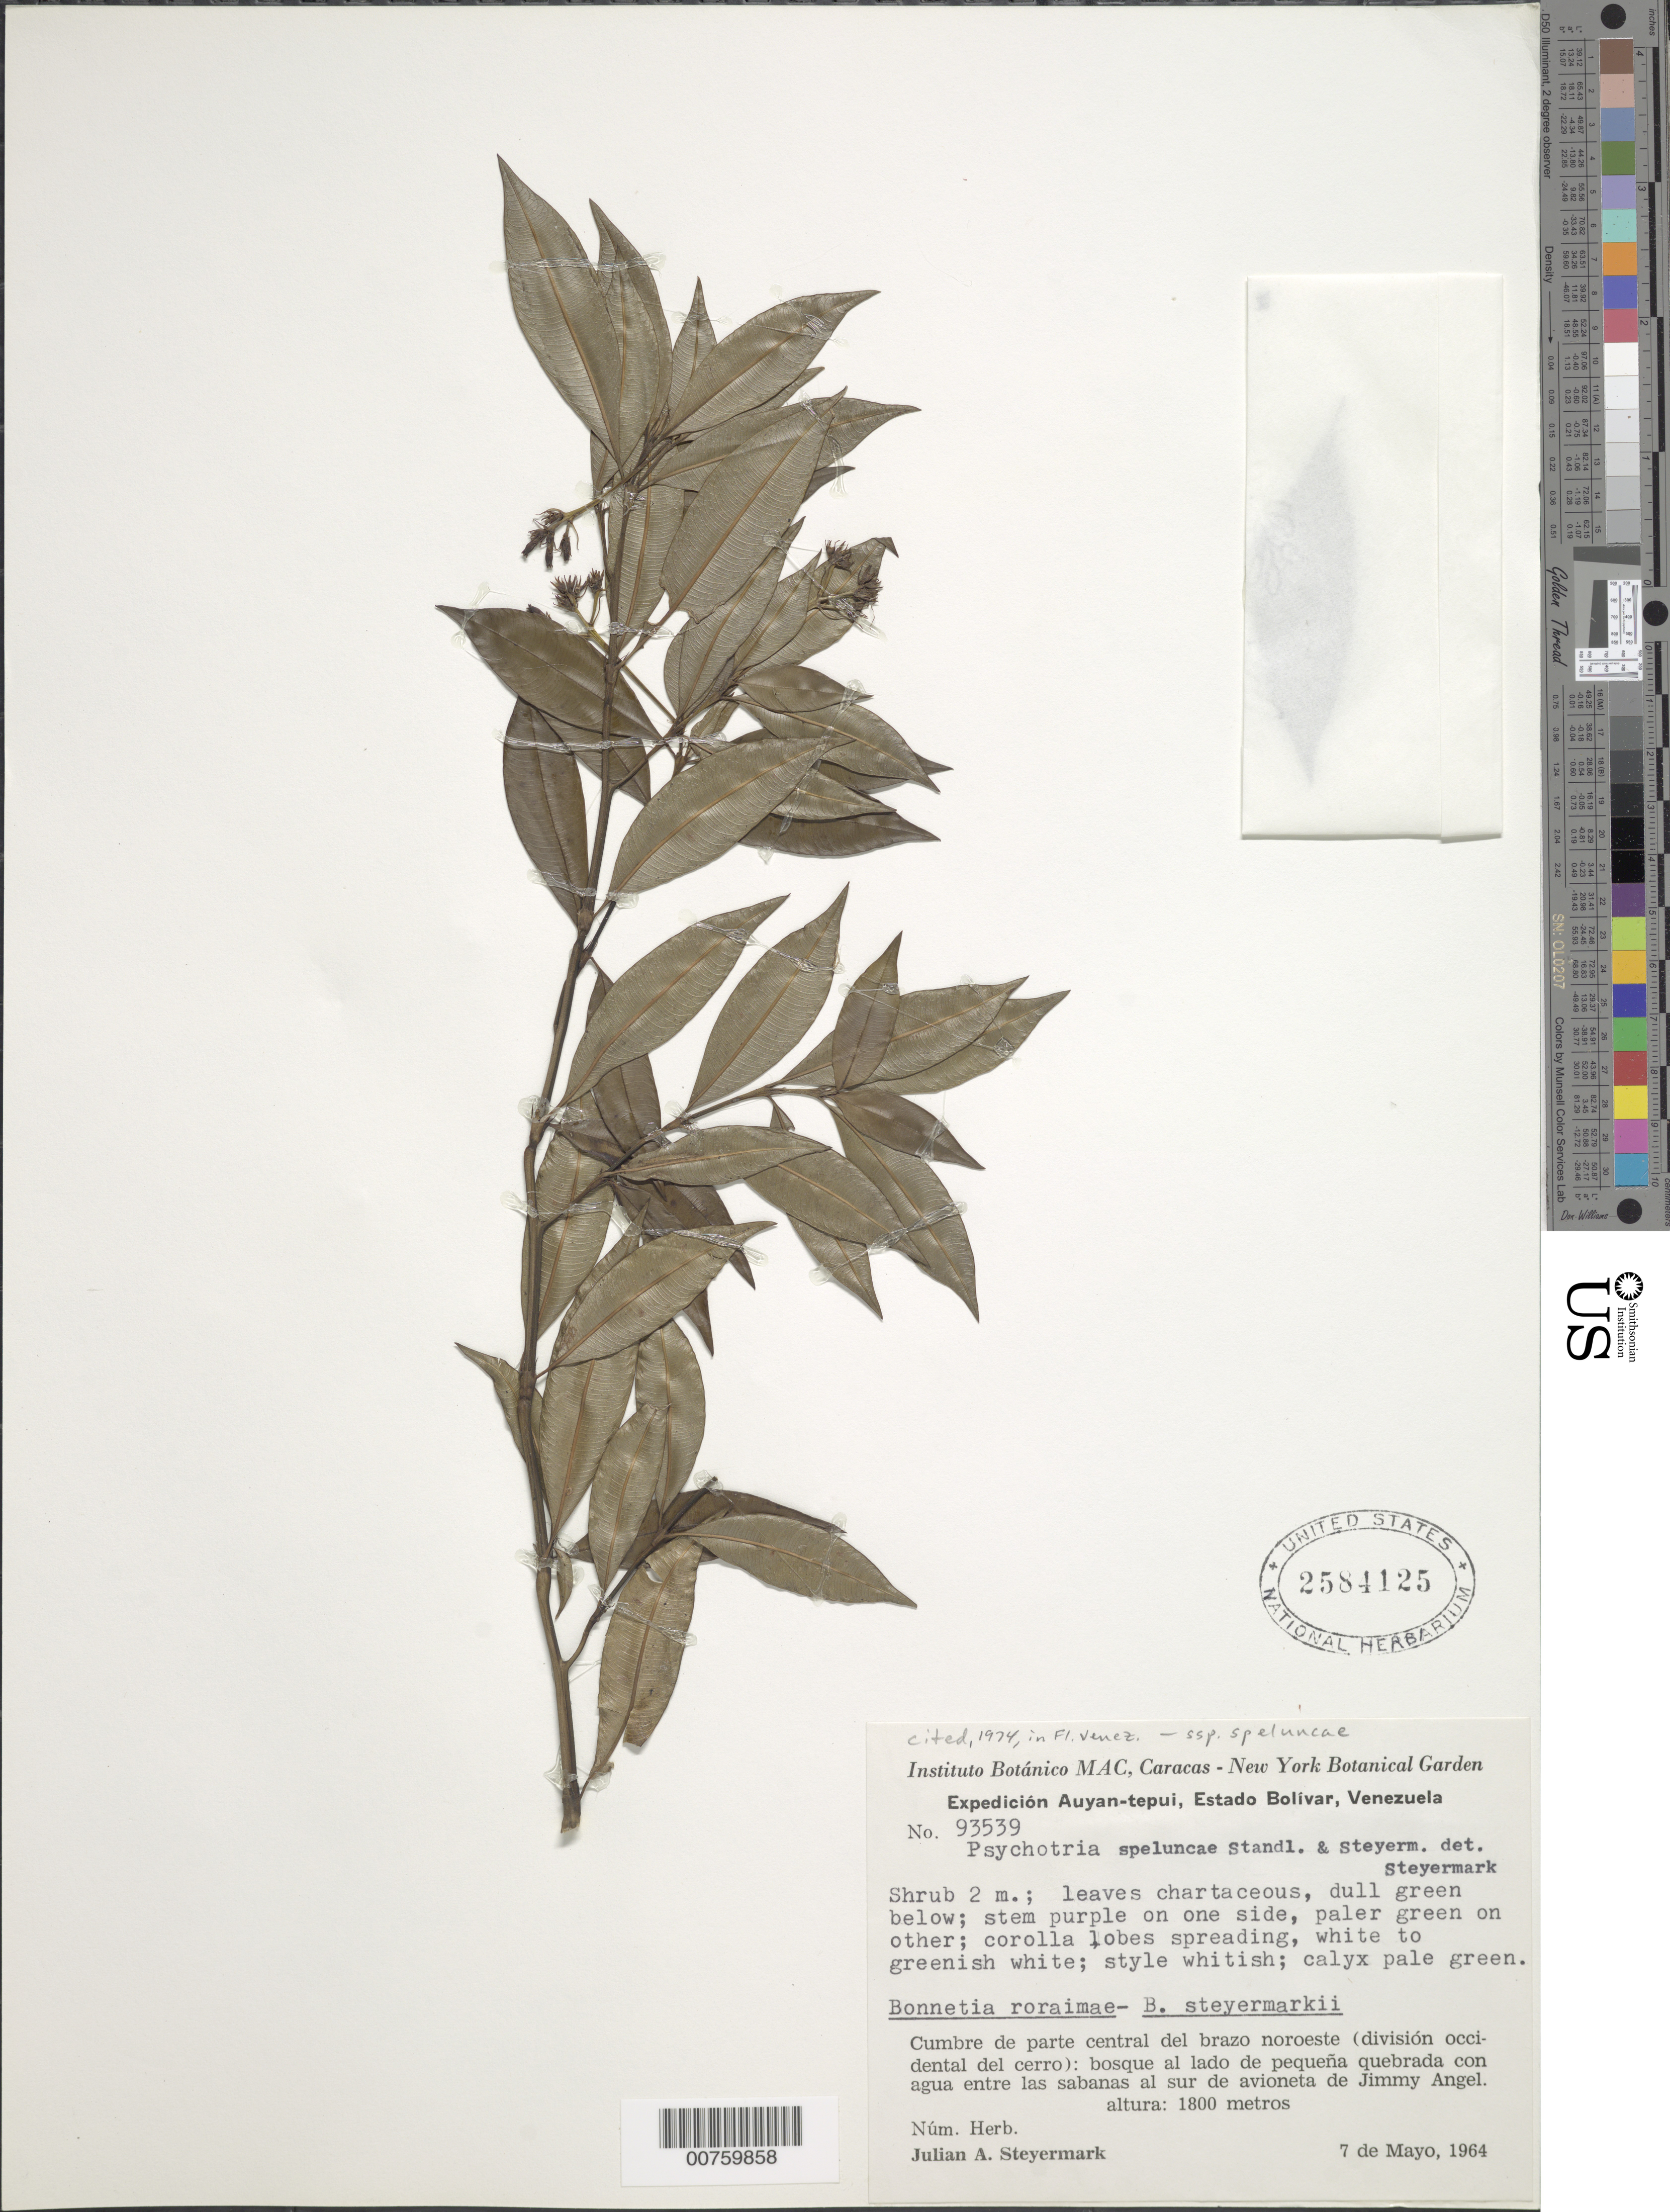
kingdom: Plantae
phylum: Tracheophyta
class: Magnoliopsida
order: Gentianales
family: Rubiaceae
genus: Psychotria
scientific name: Psychotria speluncae subsp. speluncae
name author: Standl. & Steyerm.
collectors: J. Steyermark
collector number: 93539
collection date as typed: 7-May-64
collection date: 1964-05-07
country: Venezuela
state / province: Bolívar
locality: Auyan-tepuí, cumbre de la parte central del brazo noroeste (div. occidental del cerro), al sur de avioneta de Jimmy Angel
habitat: Bosque al lado de pequena quebrada con agua entre la sabana; Bonnetia rorimae-B. steyermarkii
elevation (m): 1800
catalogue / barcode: US 2584125